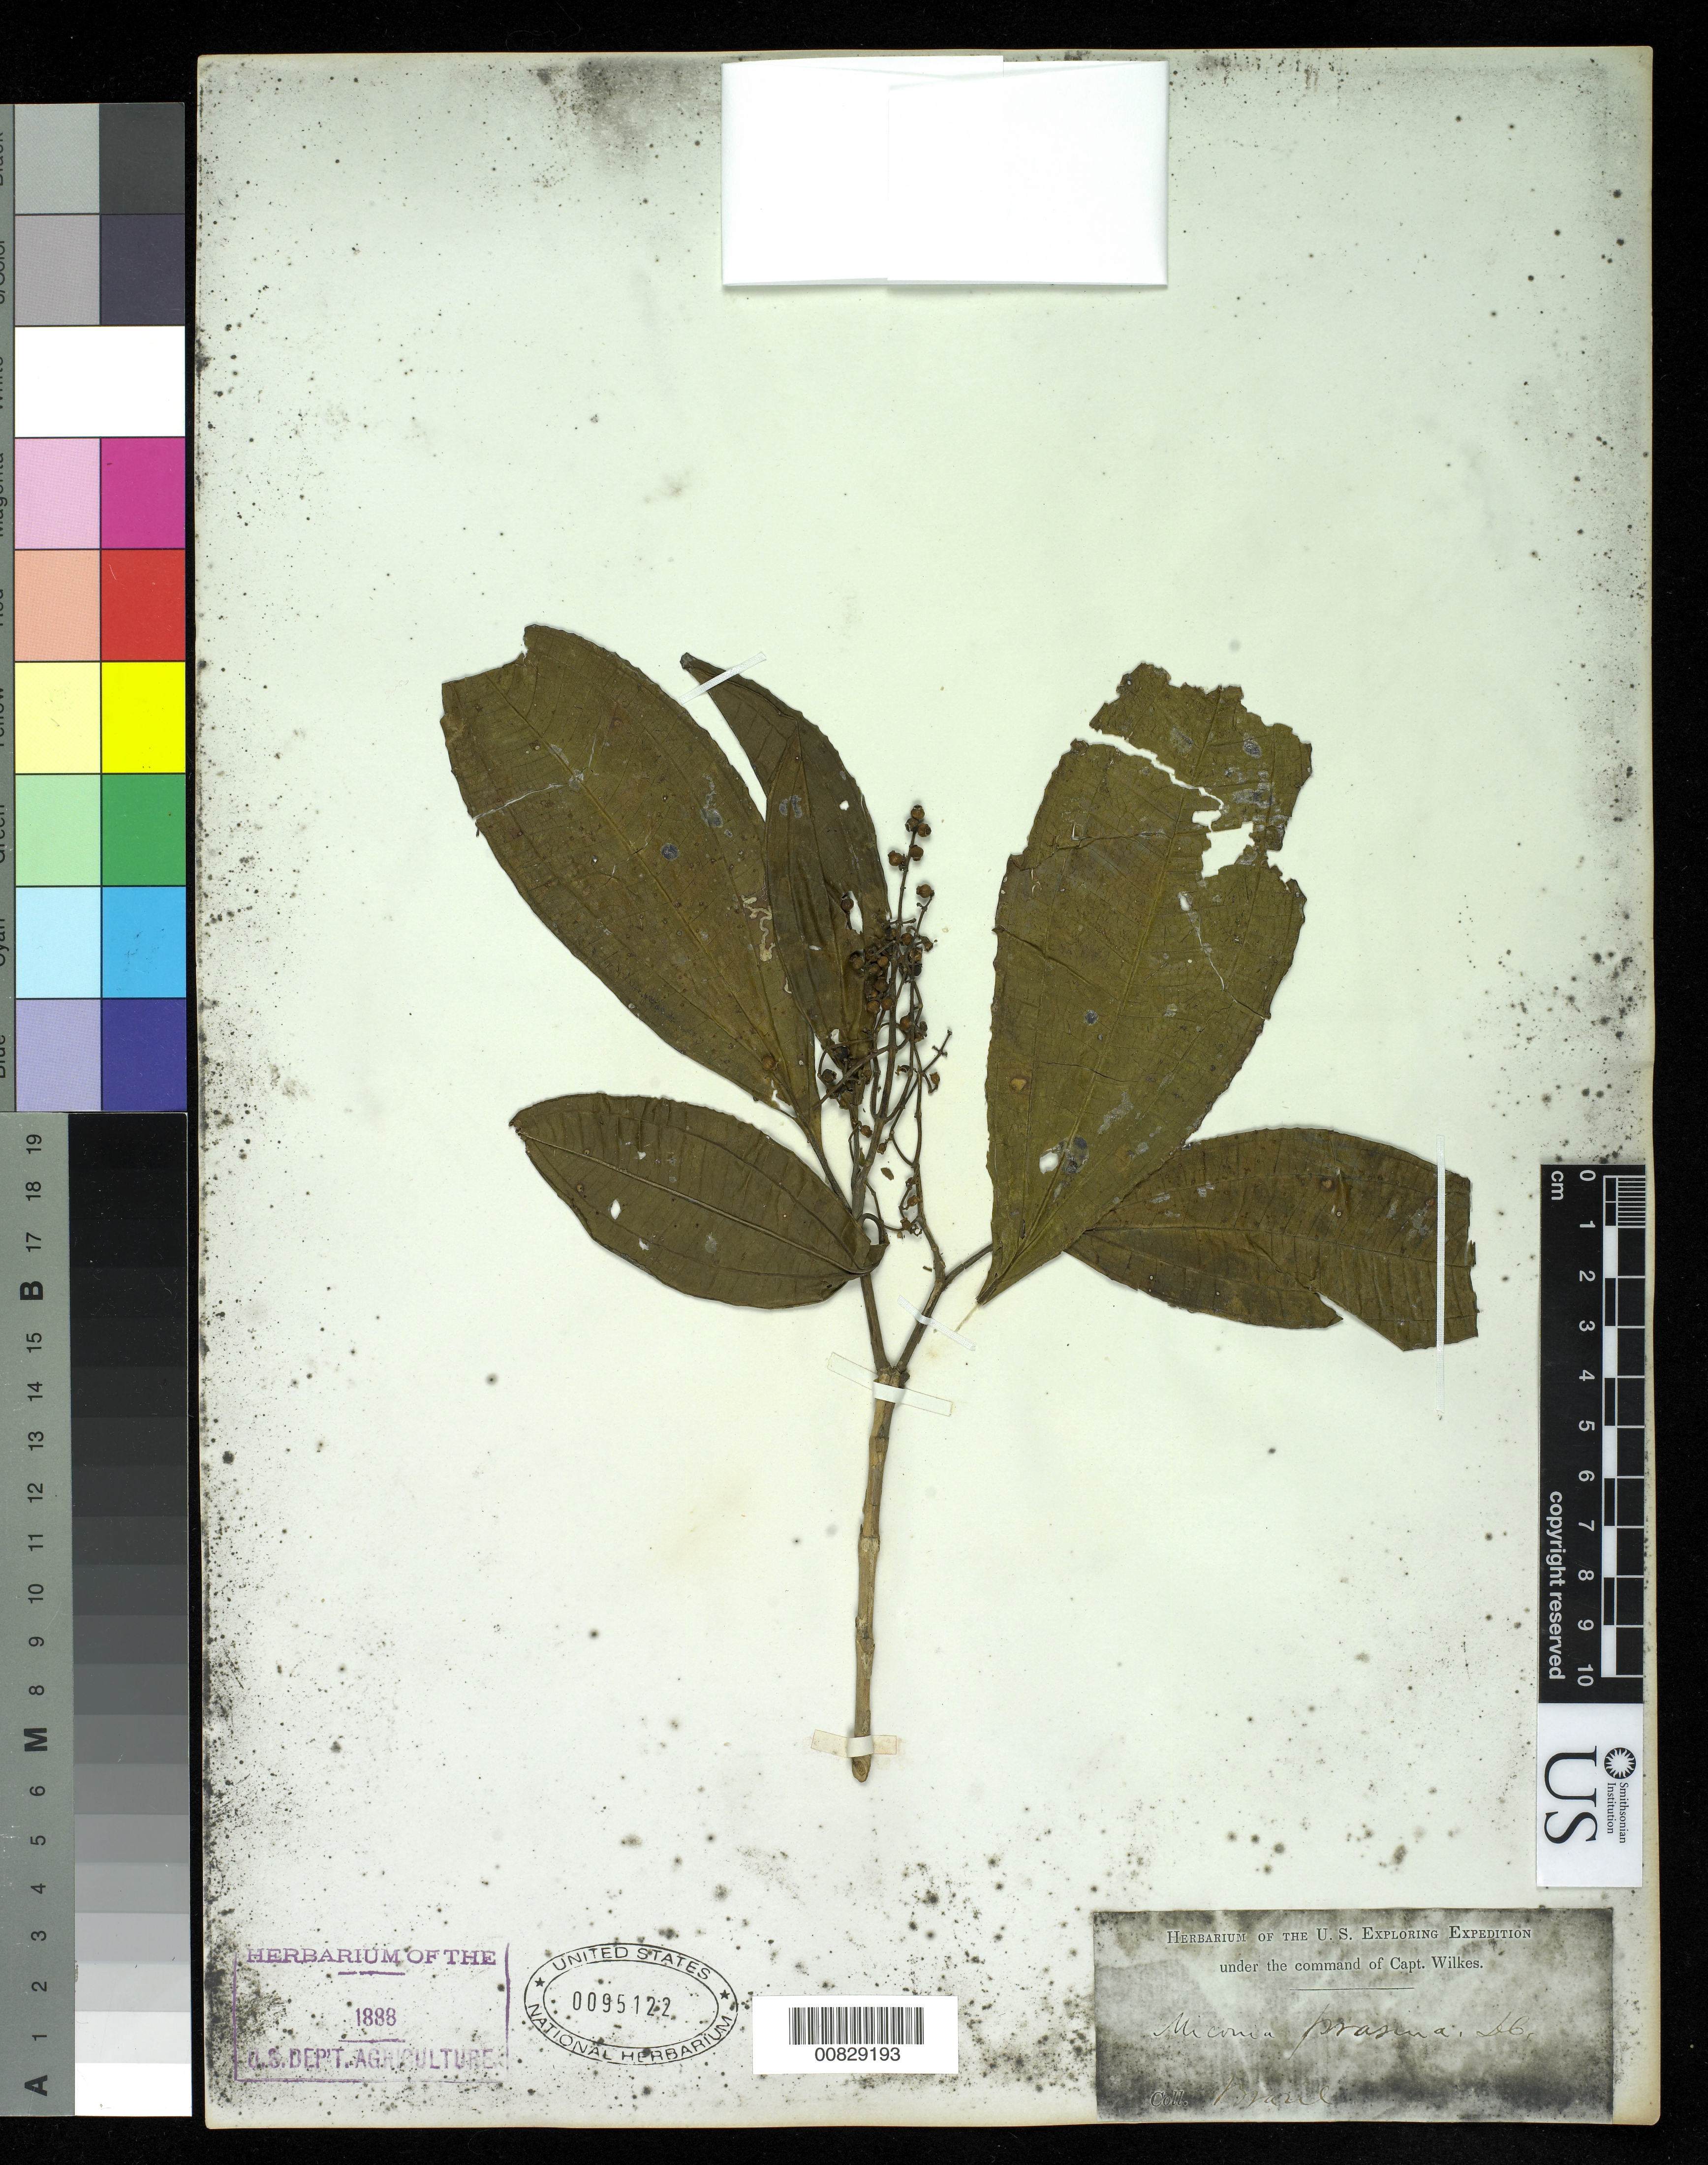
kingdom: Plantae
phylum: Tracheophyta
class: Magnoliopsida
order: Myrtales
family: Melastomataceae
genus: Miconia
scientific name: Miconia prasina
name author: (Sw.) DC.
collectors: Wilkes Explor. Exped.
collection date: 1838/1842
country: Brazil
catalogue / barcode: US 95122